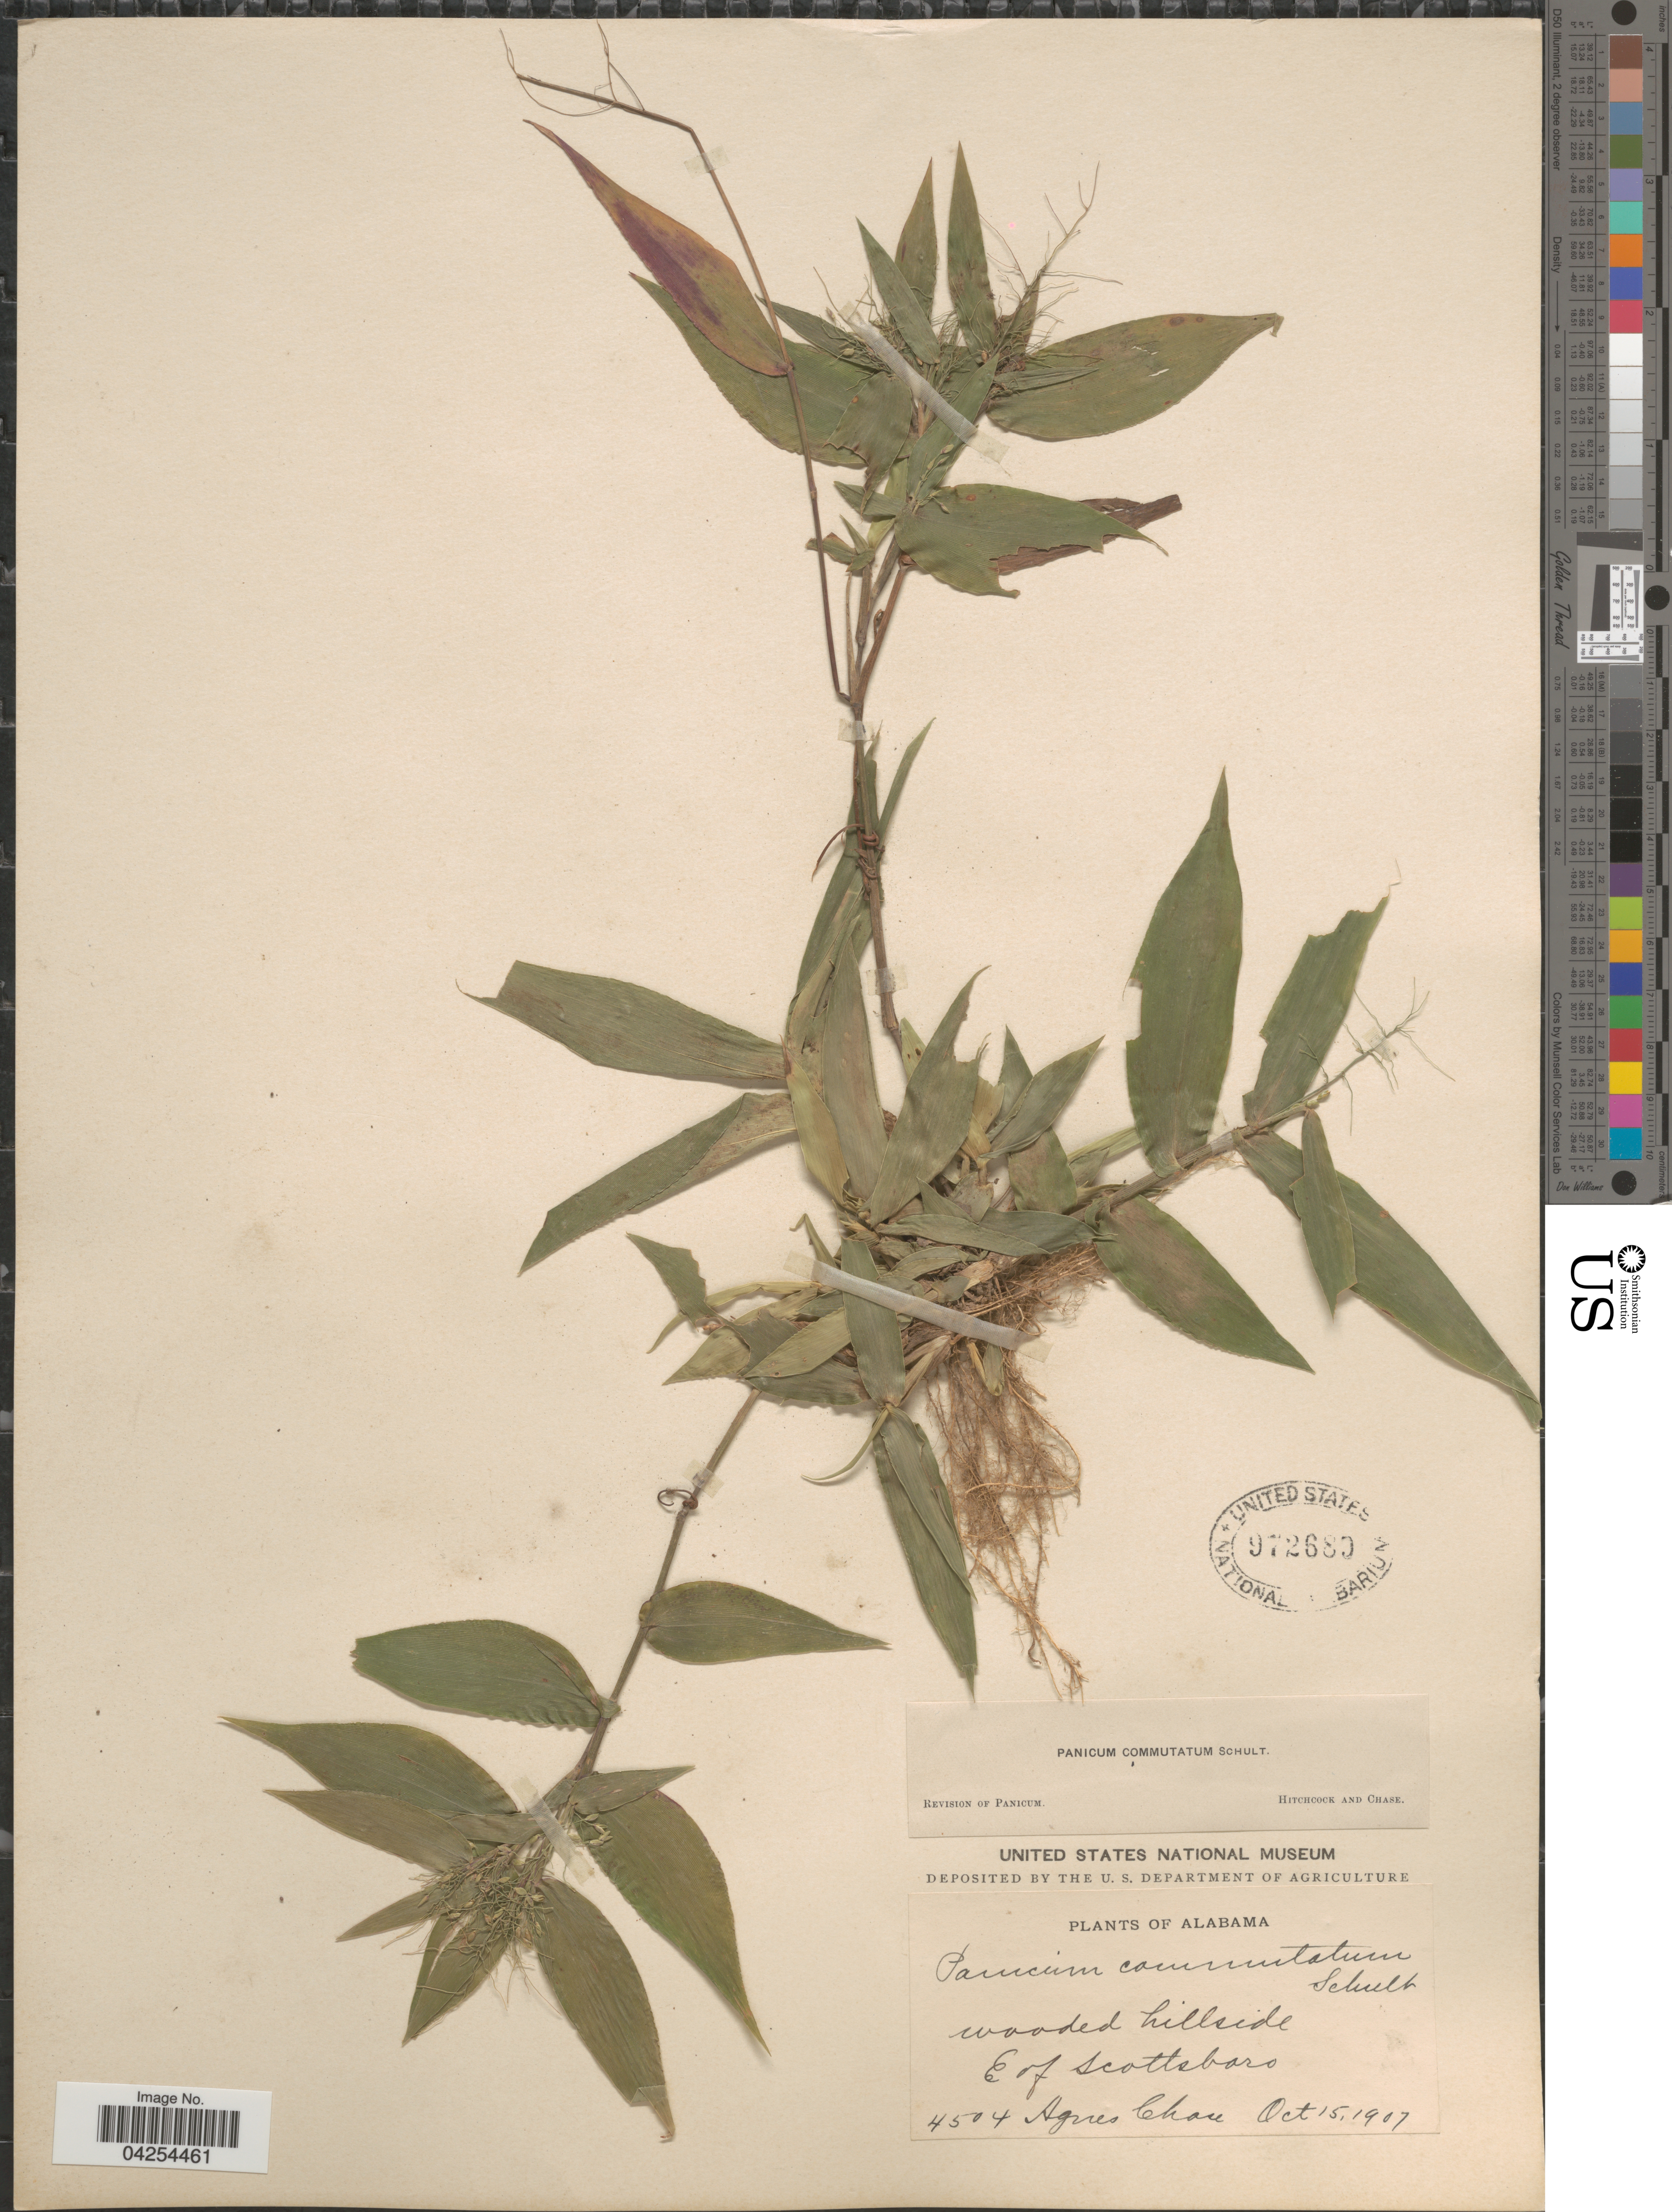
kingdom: Plantae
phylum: Tracheophyta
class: Liliopsida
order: Poales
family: Poaceae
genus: Dichanthelium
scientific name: Dichanthelium commutatum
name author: (Schult.) Gould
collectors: A. Chase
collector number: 4504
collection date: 1907-10-15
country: United States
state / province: Alabama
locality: Wooded hillside. E of Scottsboro.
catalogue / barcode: US 972689